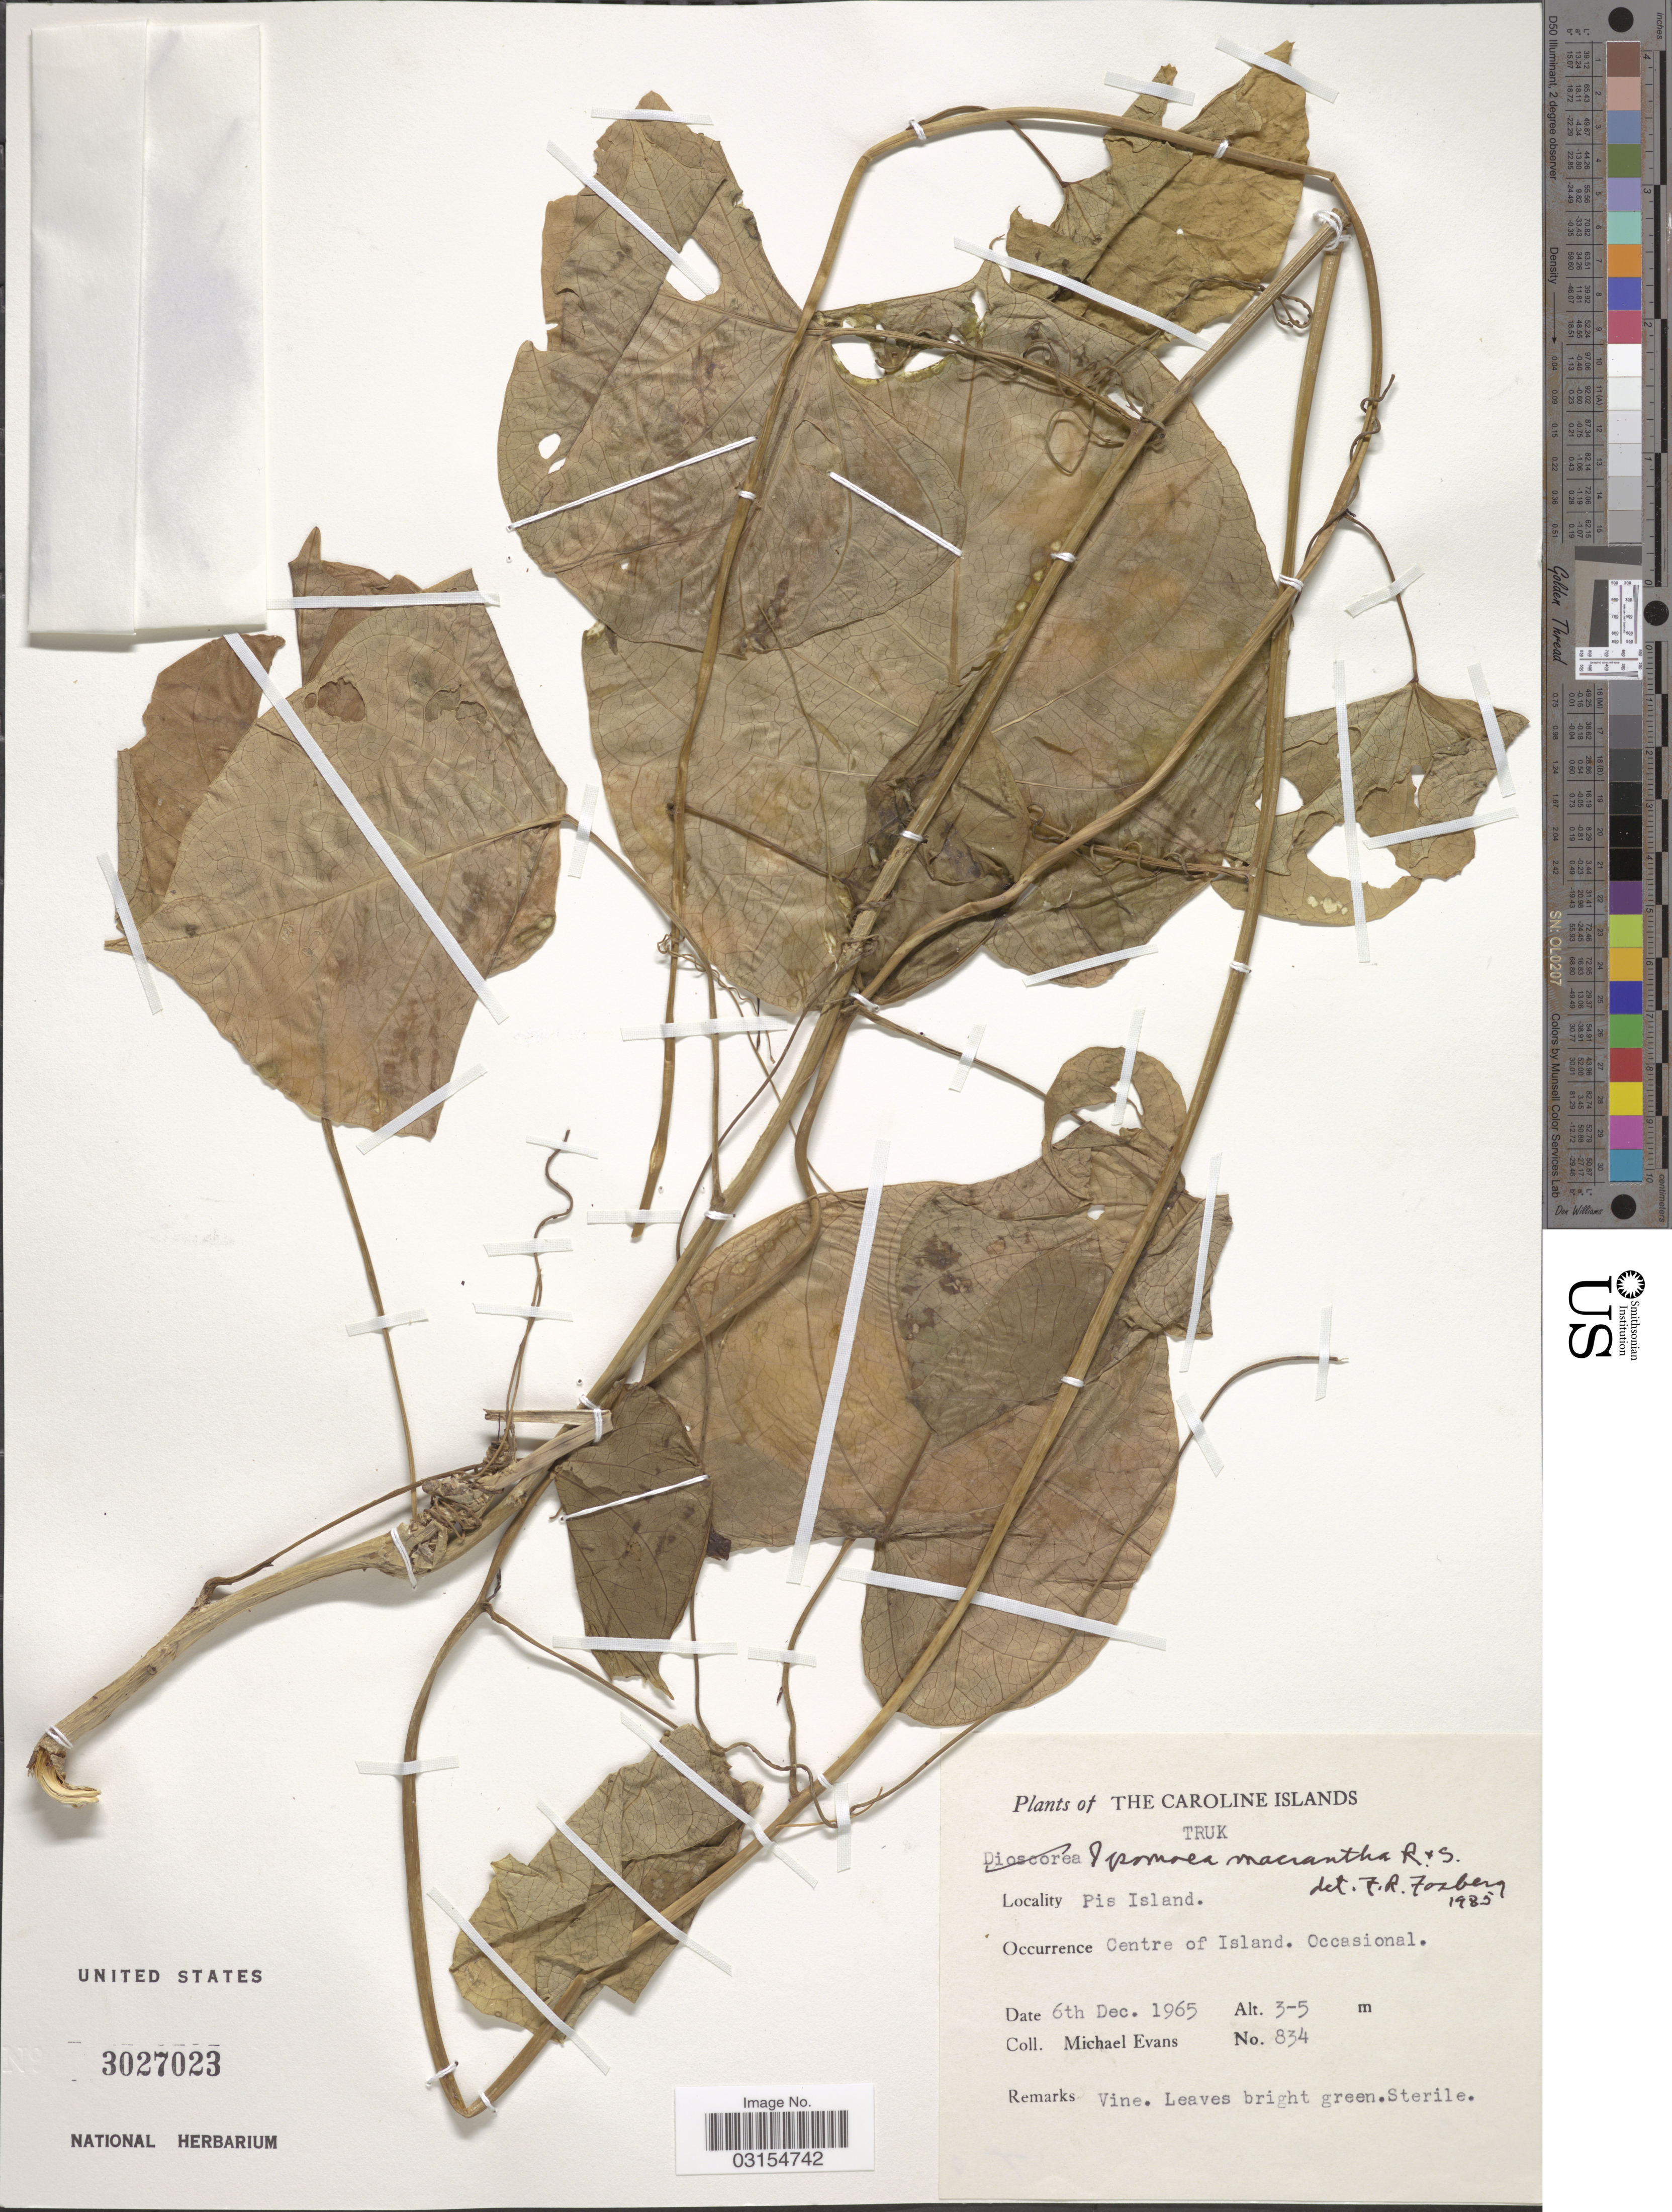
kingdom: Plantae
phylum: Tracheophyta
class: Magnoliopsida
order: Solanales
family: Convolvulaceae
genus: Ipomoea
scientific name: Ipomoea violacea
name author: L.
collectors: M. Evans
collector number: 834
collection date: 1965-12-06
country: Micronesia, Federated States of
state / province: Truk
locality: The Caroline Islands, Truk, Pis Island.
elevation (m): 3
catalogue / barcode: US 3027023